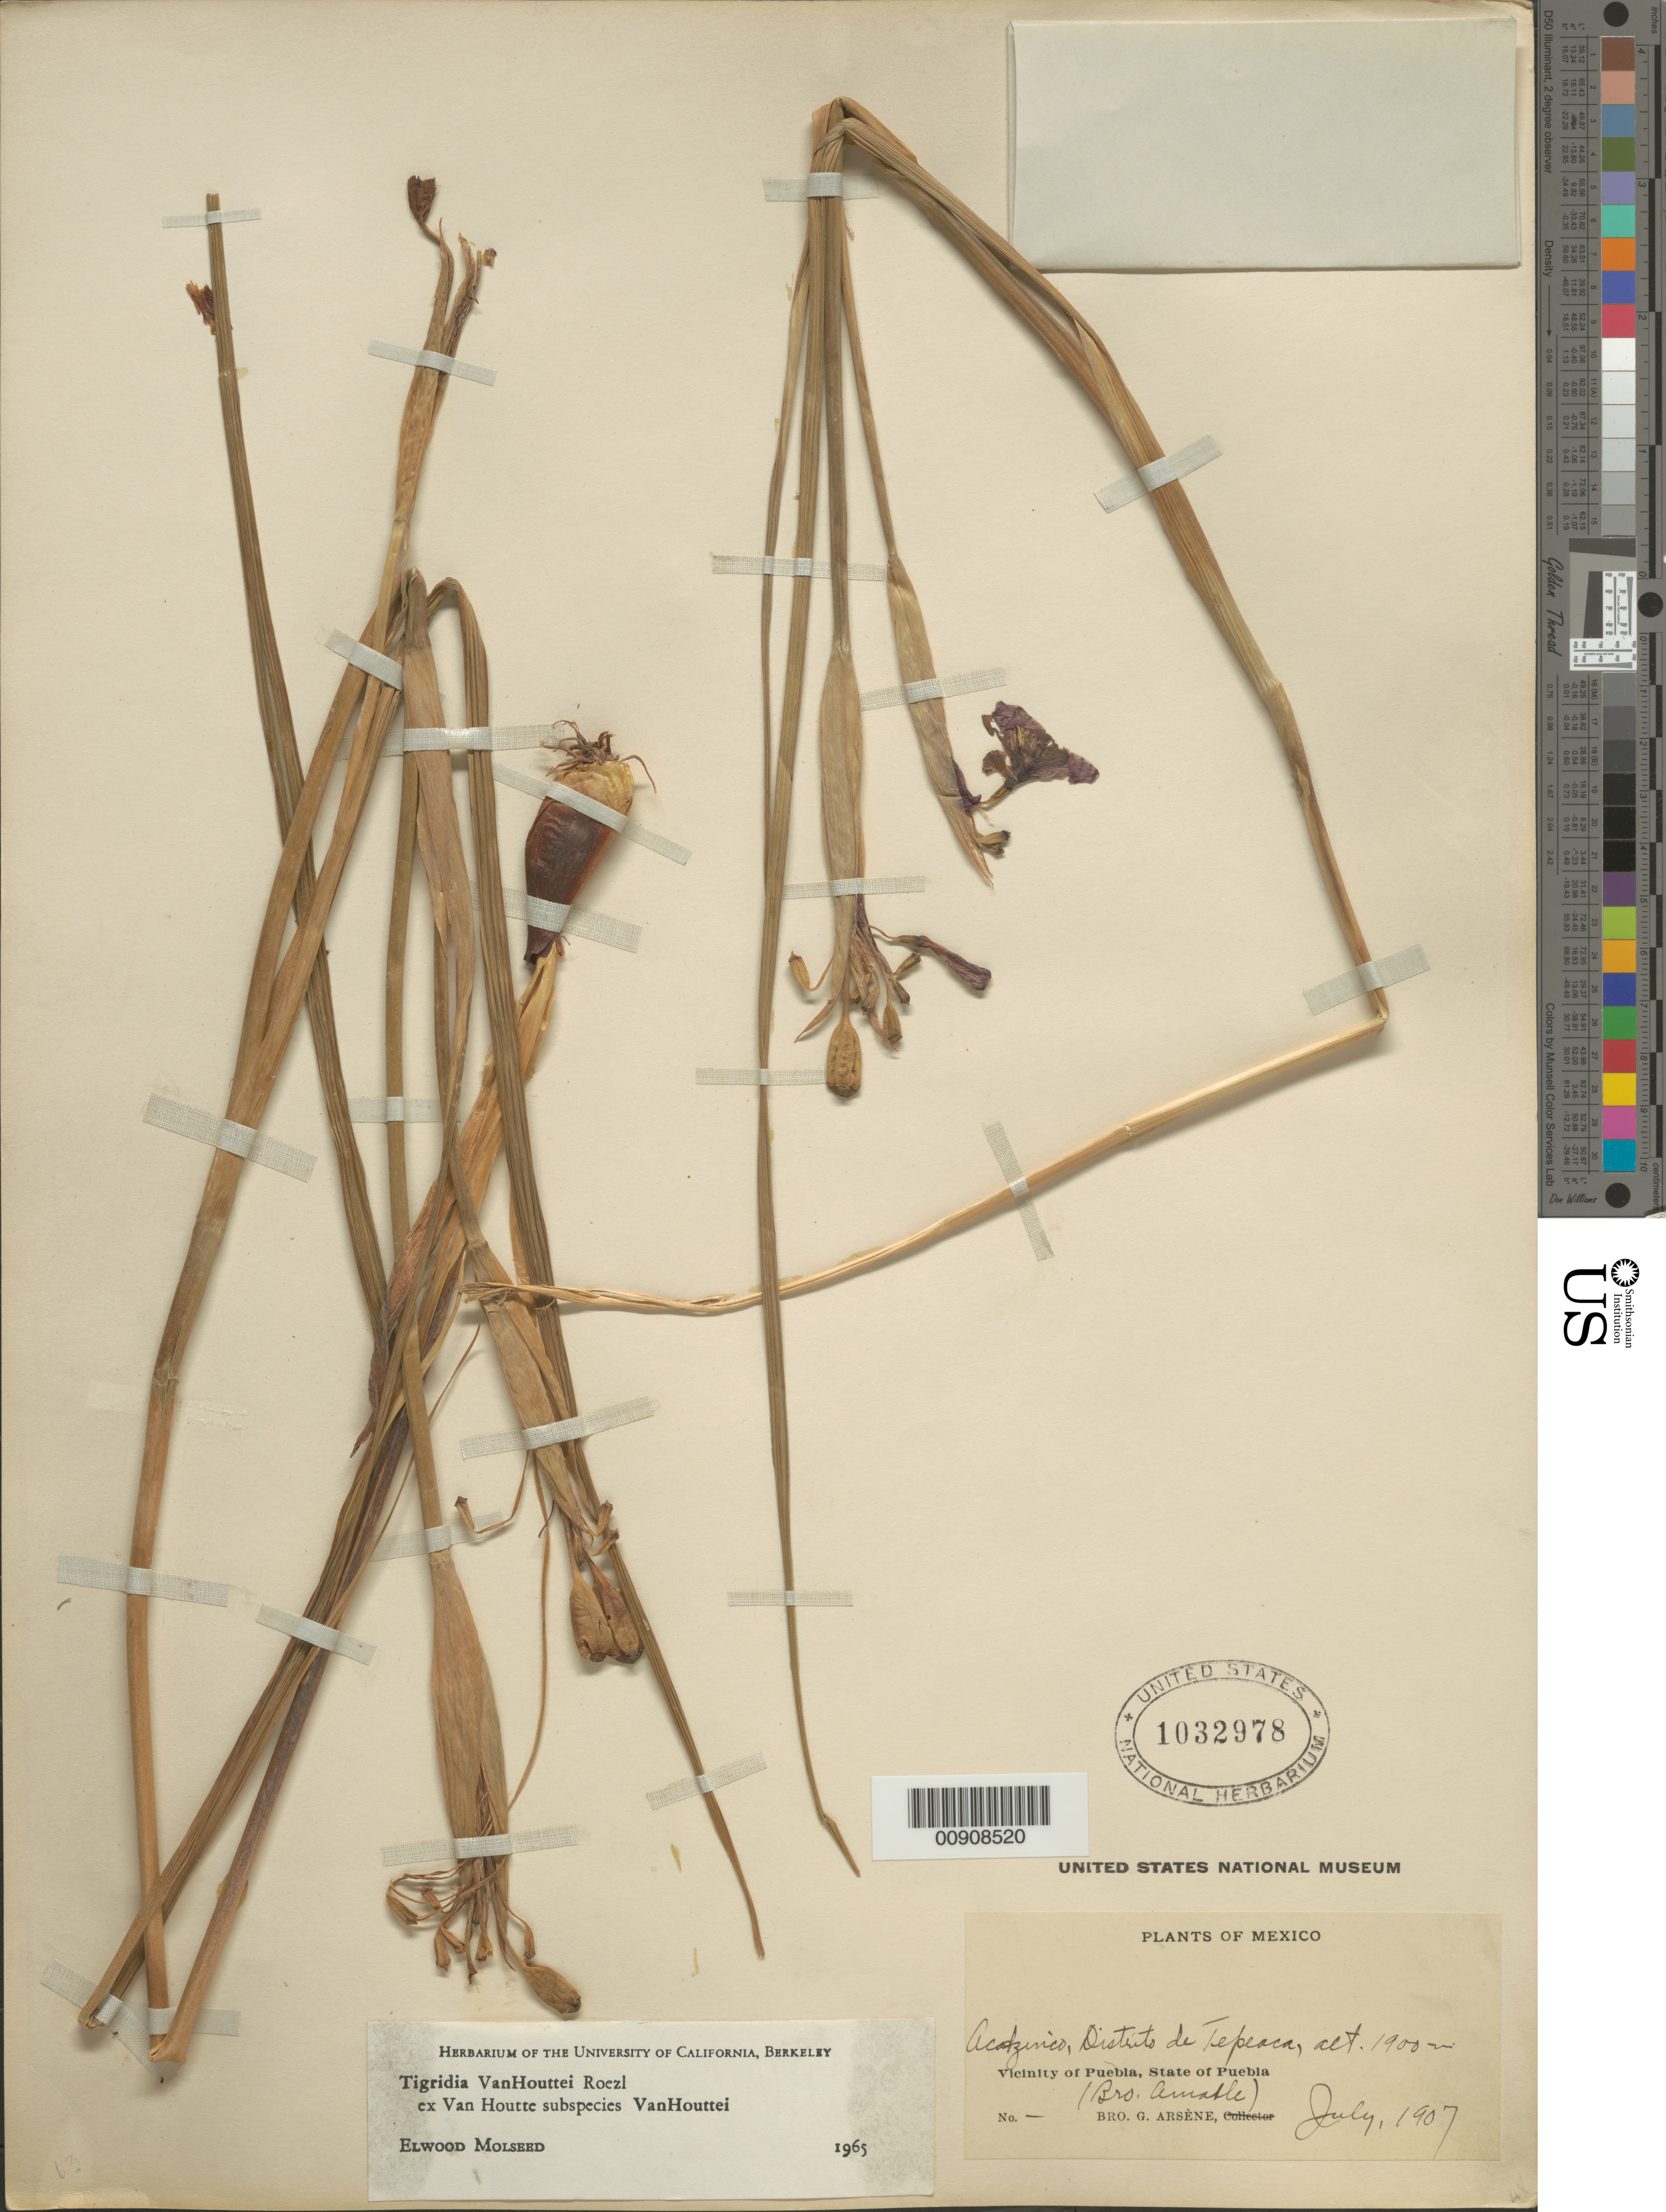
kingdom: Plantae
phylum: Tracheophyta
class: Liliopsida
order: Asparagales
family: Iridaceae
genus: Tigridia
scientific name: Tigridia vanhouttei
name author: Roezl ex Van Houtte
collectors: B. Amable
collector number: Arsène, Bro. G. s.n.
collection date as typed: Jul 1907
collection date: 1907-07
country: Mexico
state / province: Puebla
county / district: Tepeaca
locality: Acatzinco, Distrito de Tepeaca. Vicinity of Puebla, State of Puebla.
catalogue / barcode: US 1032978